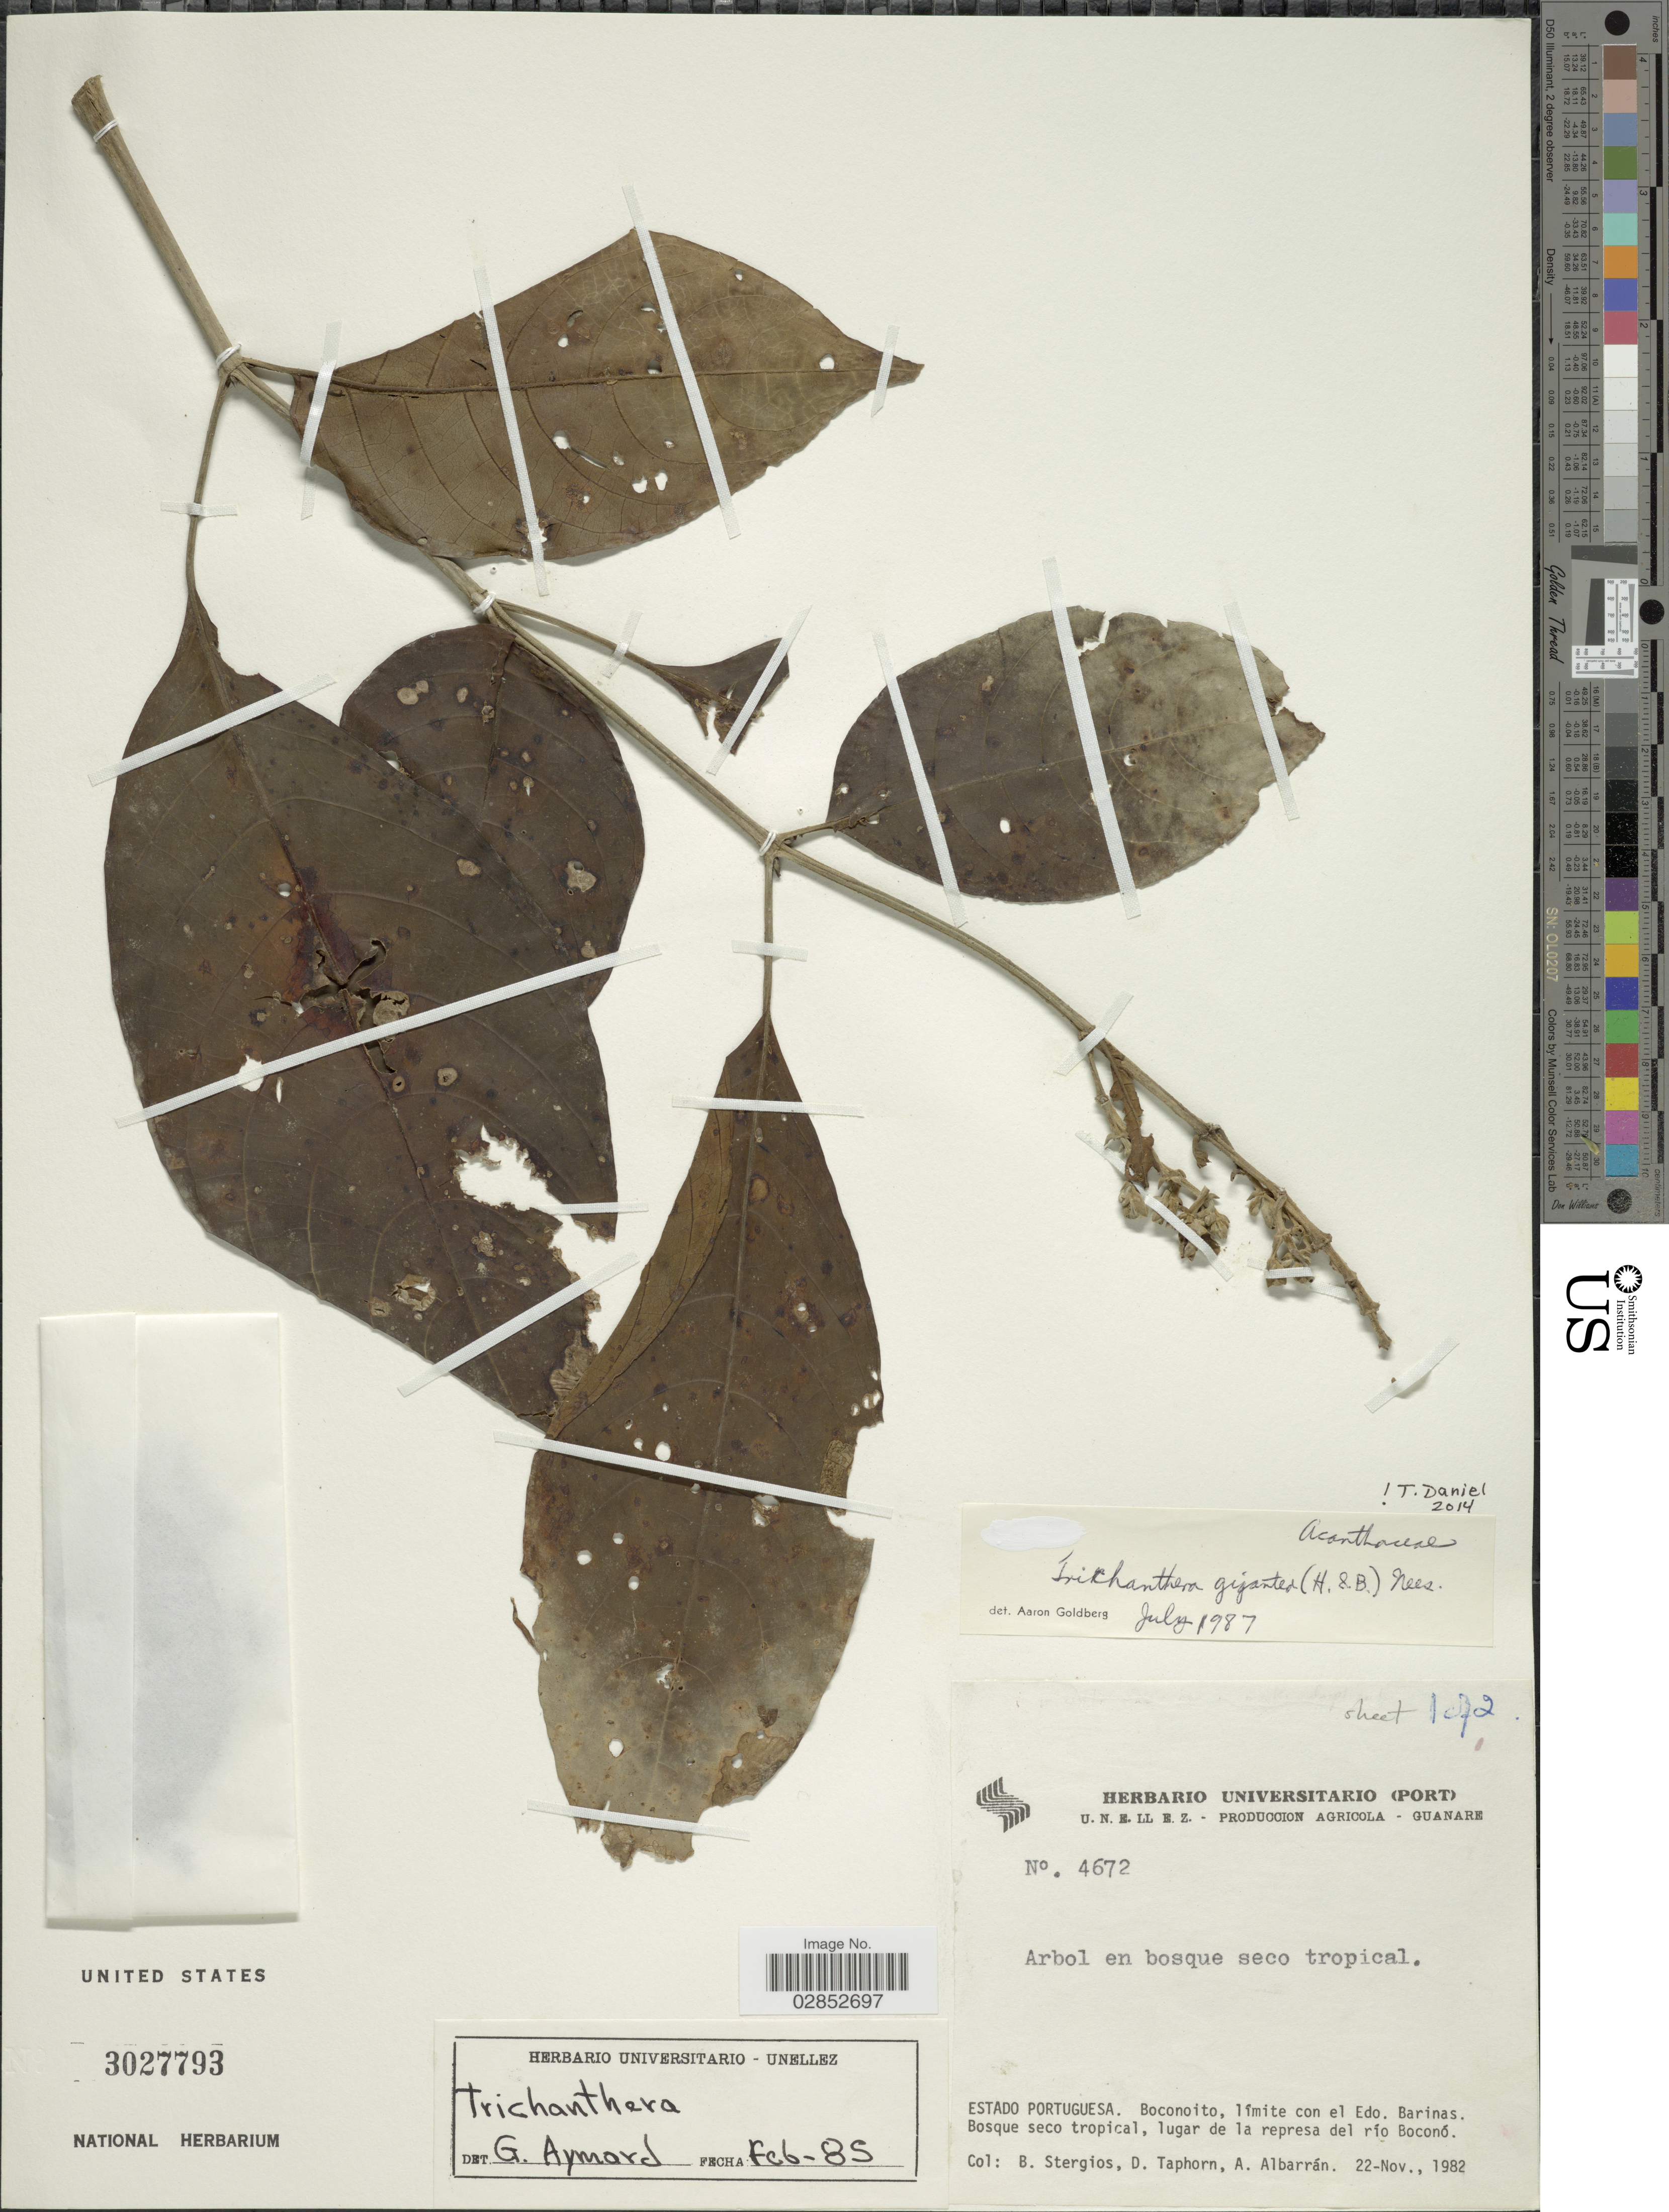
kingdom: Plantae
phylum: Tracheophyta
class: Magnoliopsida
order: Lamiales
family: Acanthaceae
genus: Trichanthera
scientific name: Trichanthera gigantea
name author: (Bonpl.) Nees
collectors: B. G. Stergios, D. Taphorn & A. Albarrán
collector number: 4672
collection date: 1982-11-22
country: Venezuela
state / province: Portuguesa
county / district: San Genaro de Boconoito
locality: Boconoito, límite con el Edo. Barinas, lugar de la represa del río Boconó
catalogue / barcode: US 3027793